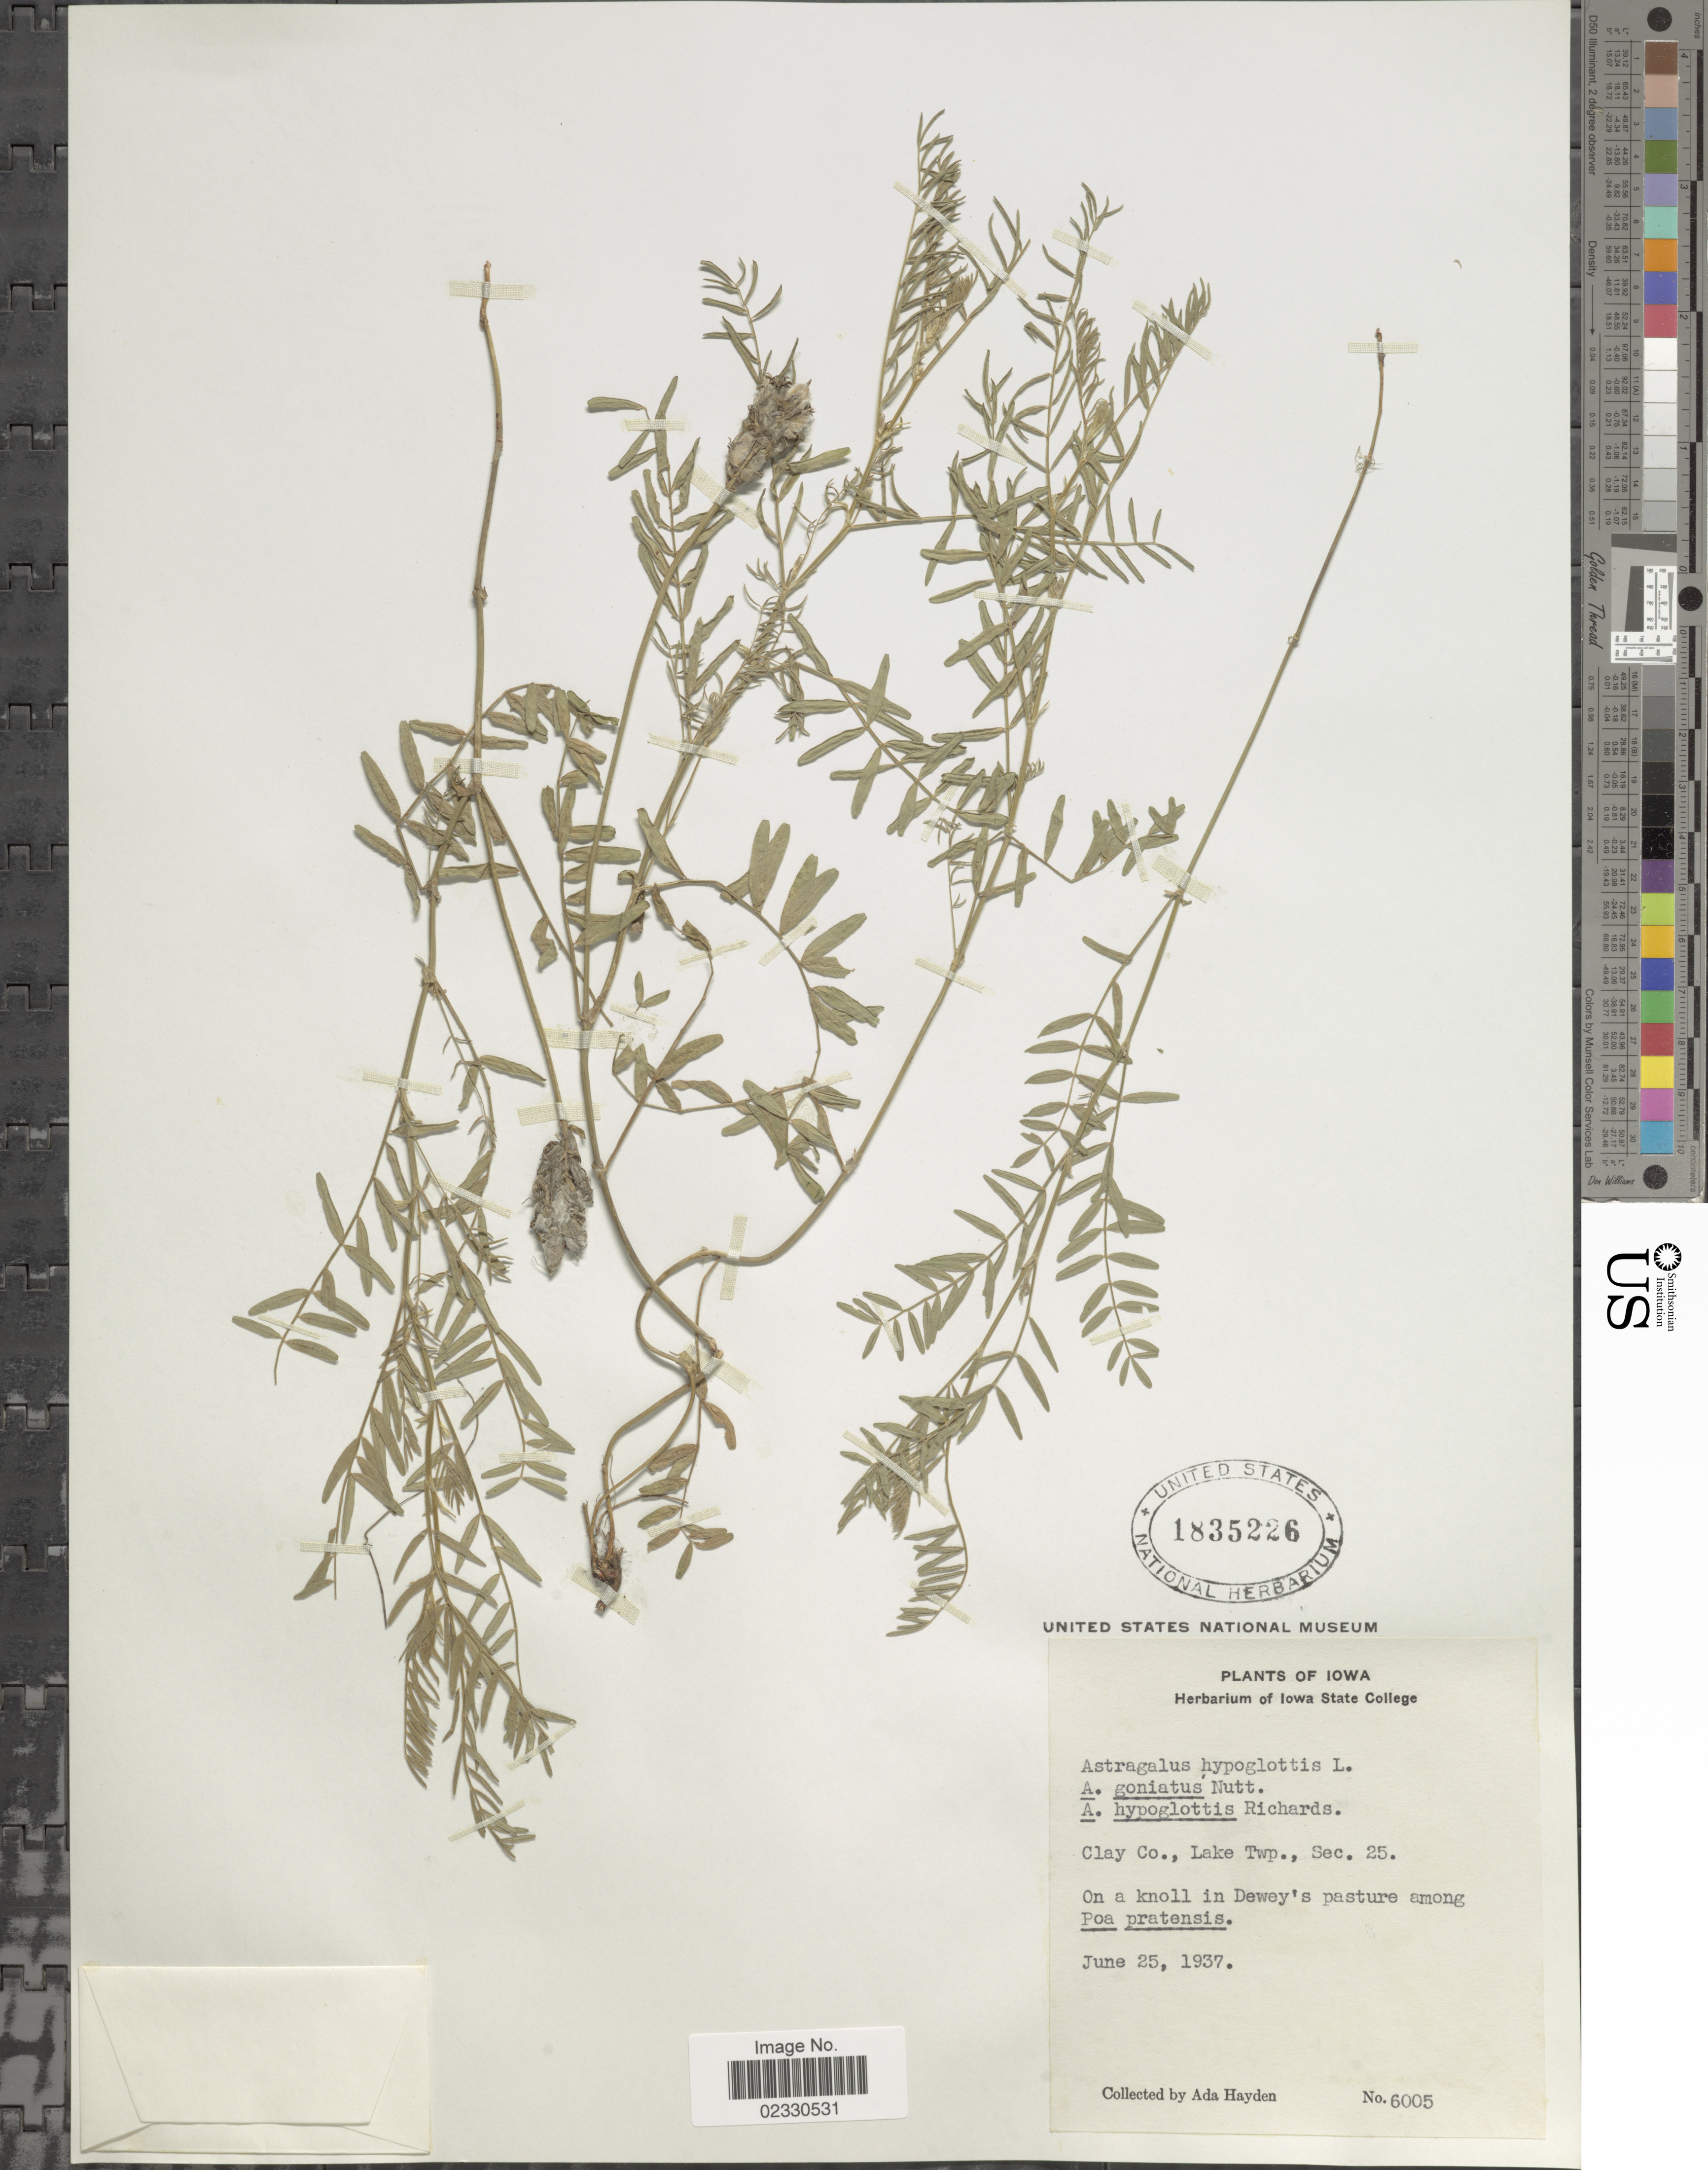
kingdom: Plantae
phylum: Tracheophyta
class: Magnoliopsida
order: Fabales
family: Fabaceae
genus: Astragalus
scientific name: Astragalus dasyglottis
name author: DC.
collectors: Ada Hayden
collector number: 6005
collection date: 1937-06-25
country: United States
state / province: Iowa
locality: Clay Co., Lake Twp., Sec. 25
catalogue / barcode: US 1835226